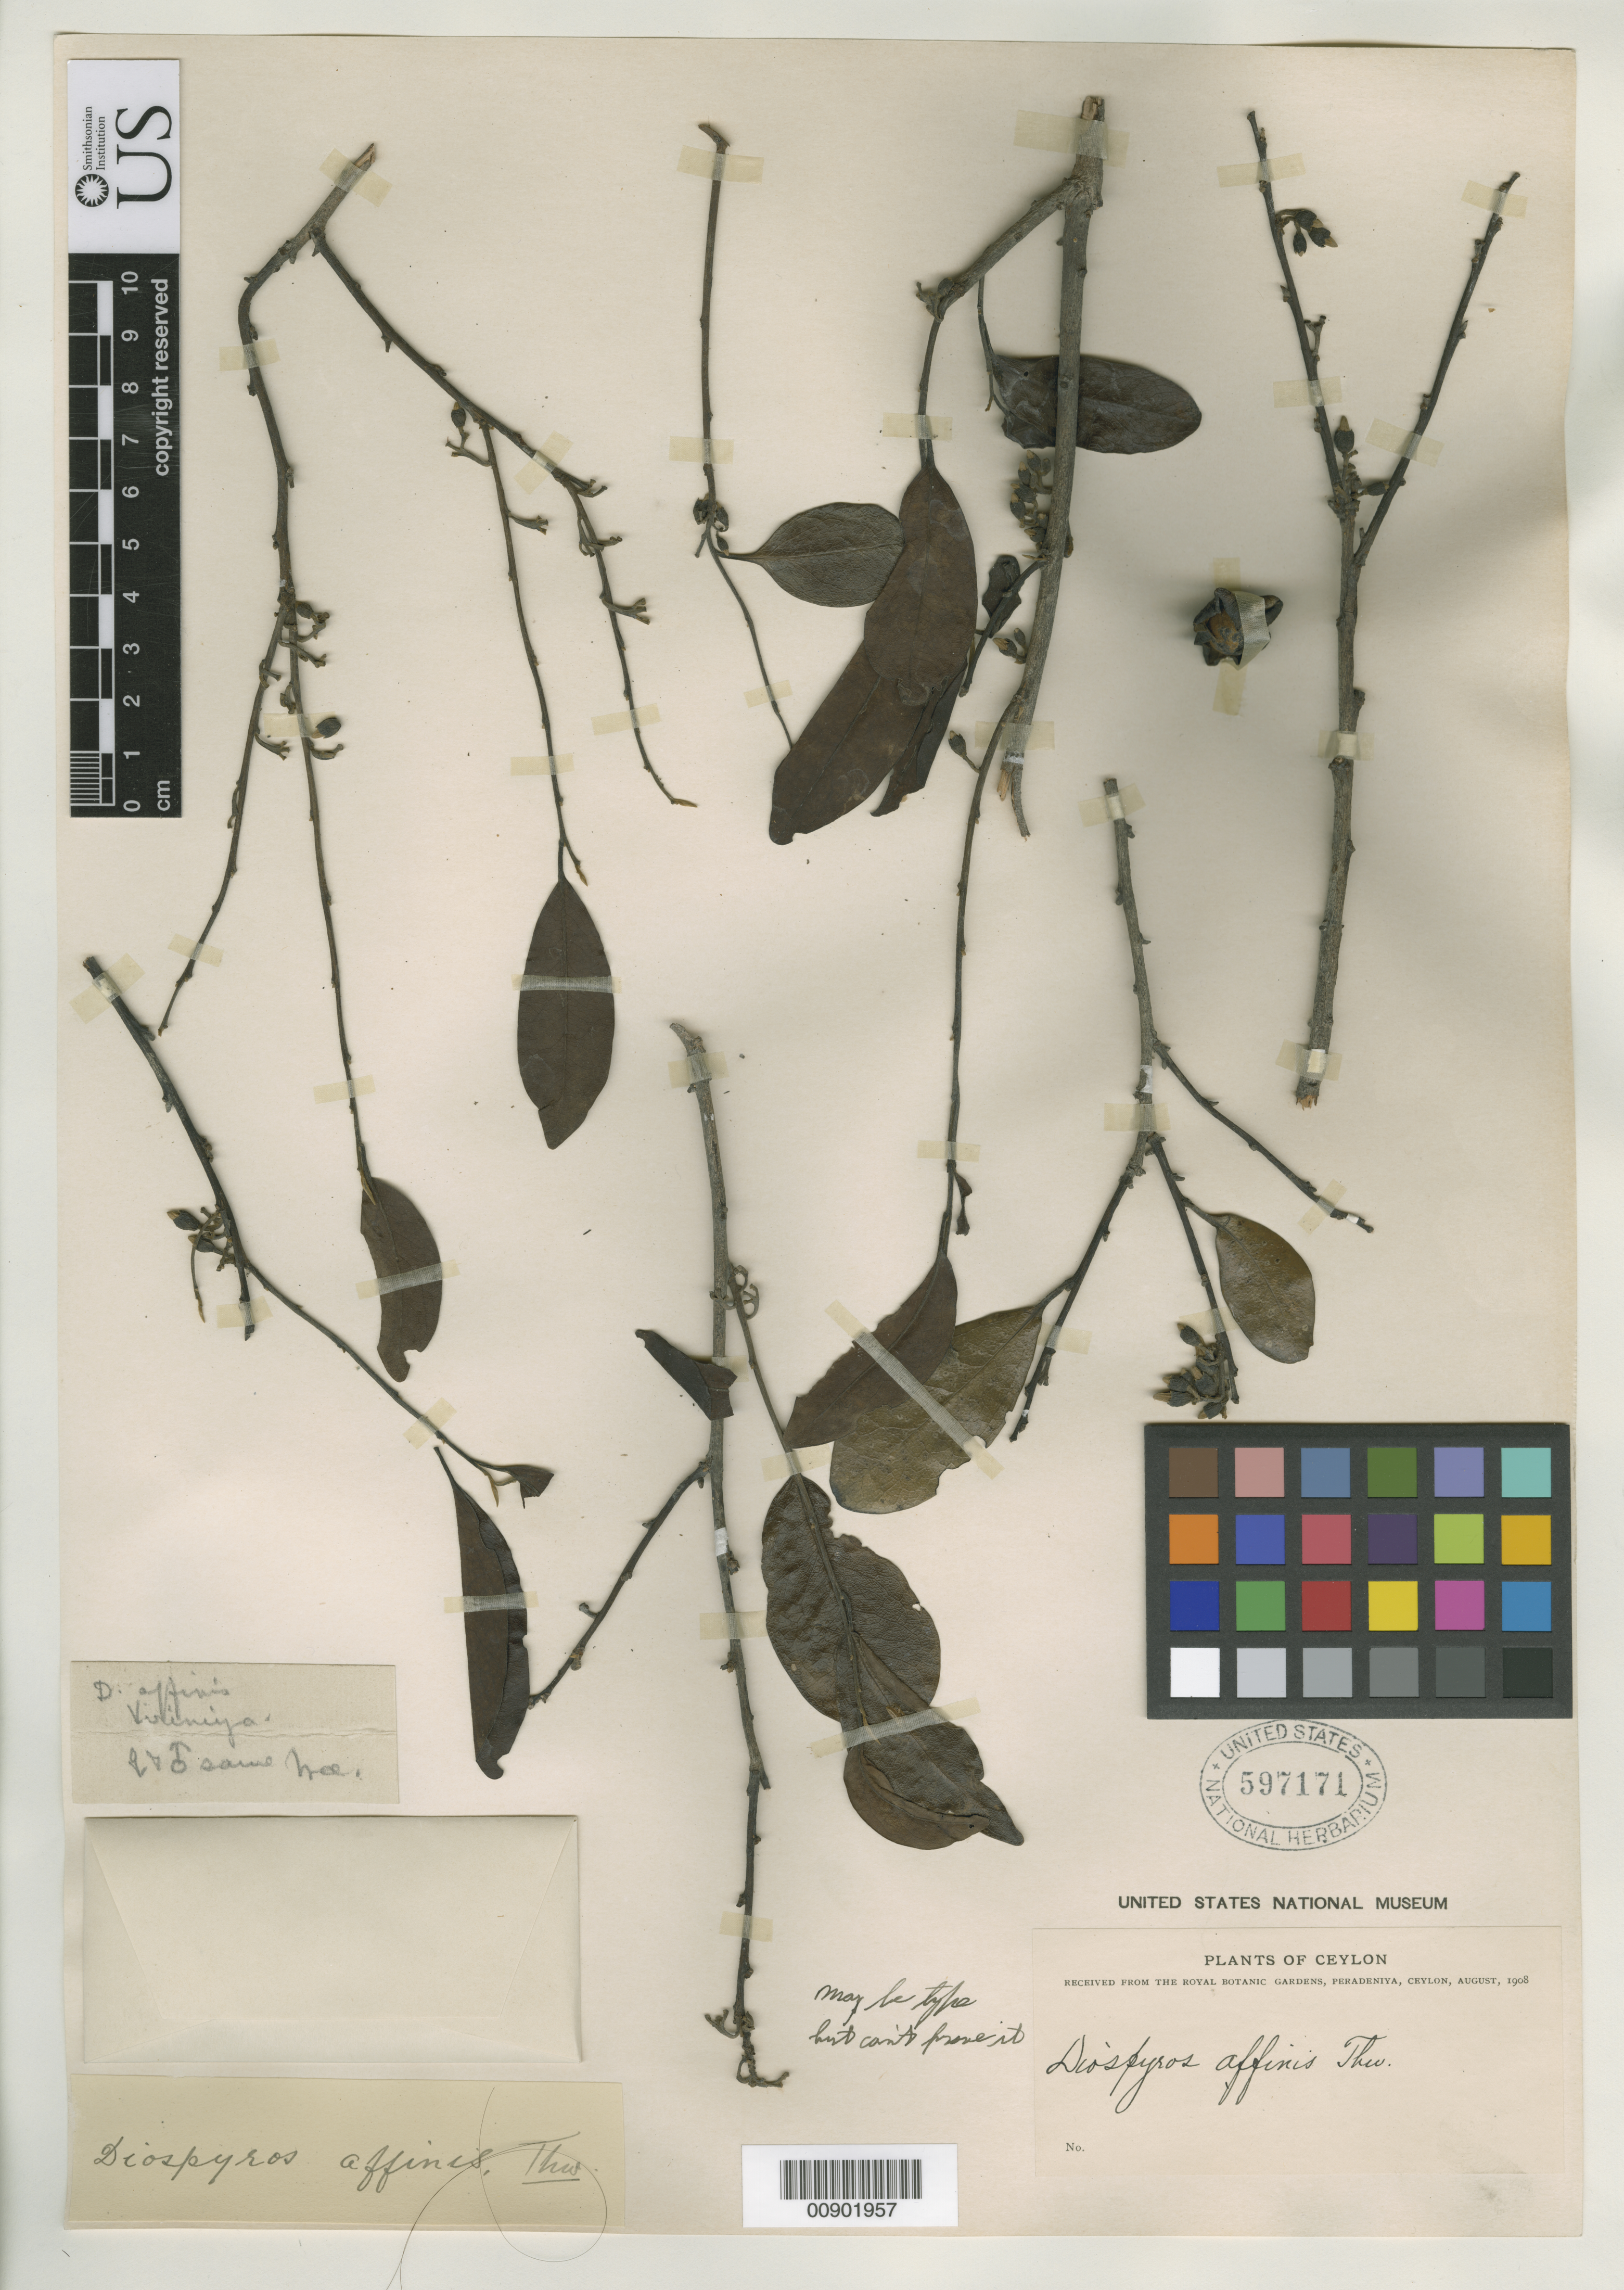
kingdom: Plantae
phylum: Tracheophyta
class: Magnoliopsida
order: Ericales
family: Ebenaceae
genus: Diospyros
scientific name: Diospyros affinis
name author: Thwaites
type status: Possible Type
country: Sri Lanka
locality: Ceylon.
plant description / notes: Type is C.P. 2924 as cited by Kostermans in Rev. Handb. Fl. Ceylon 3: 47 (1981).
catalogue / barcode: US 597171